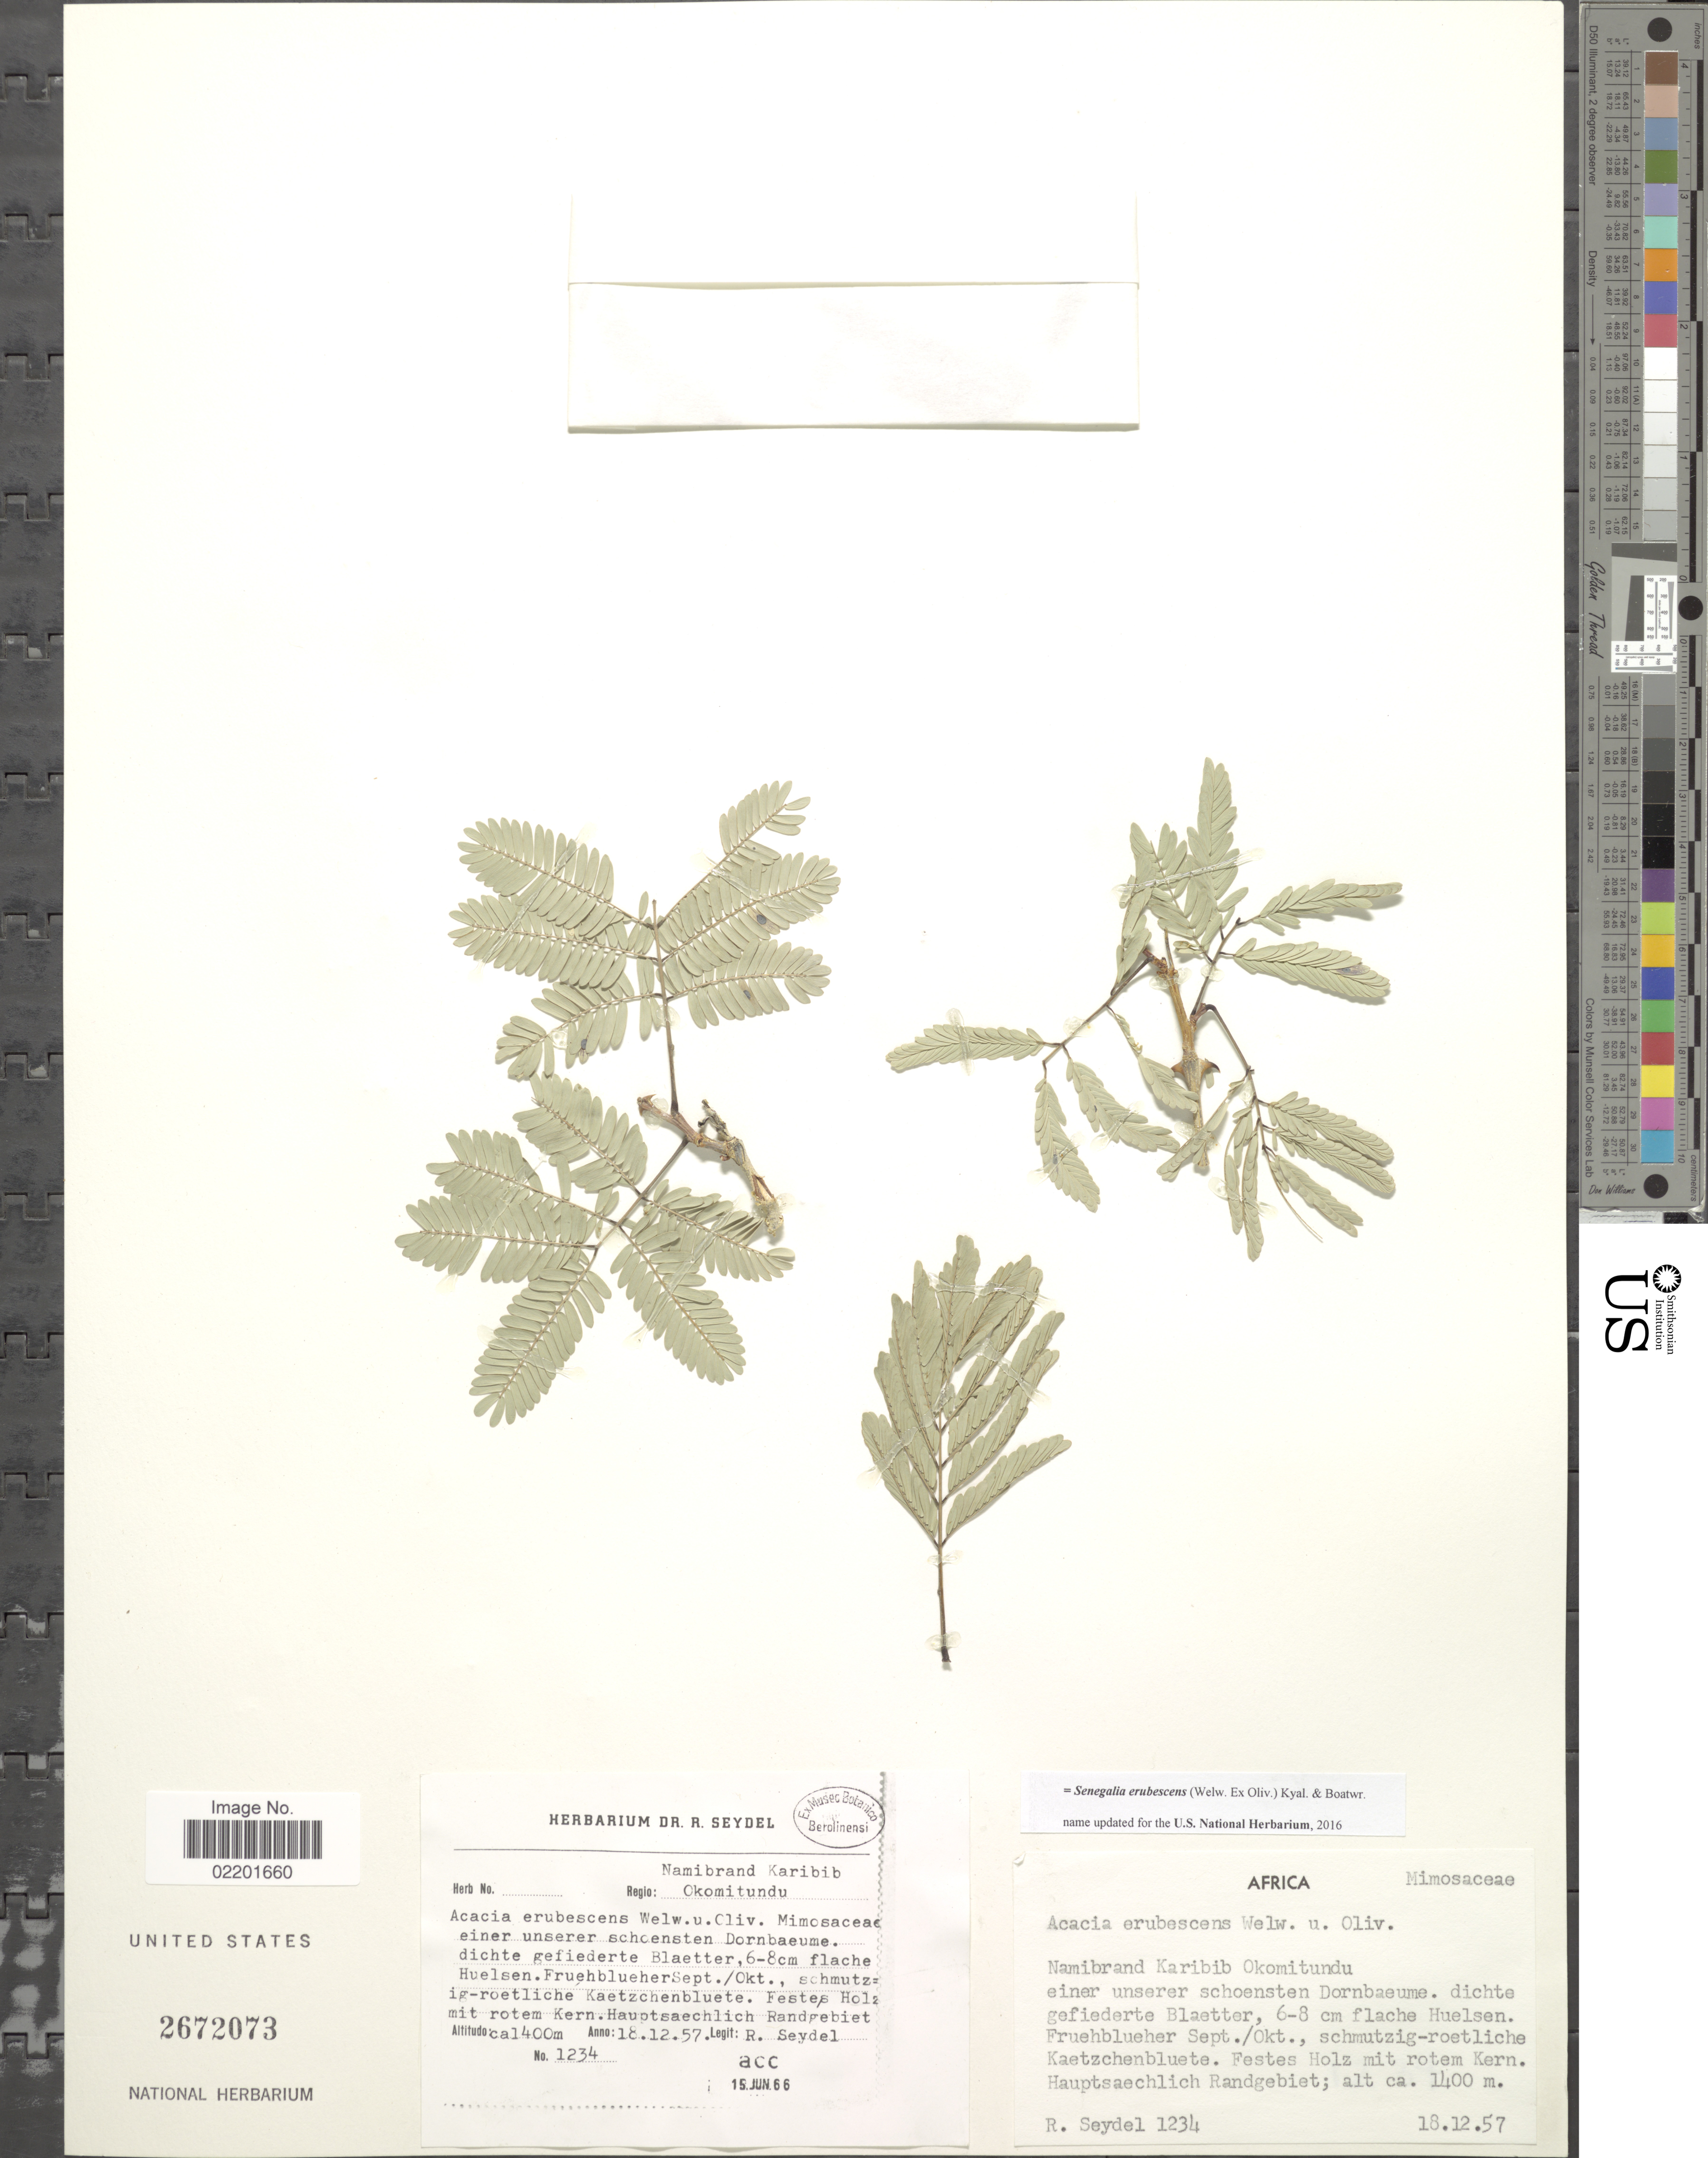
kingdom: Plantae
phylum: Tracheophyta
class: Magnoliopsida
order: Fabales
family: Fabaceae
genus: Senegalia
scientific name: Senegalia erubescens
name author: (Welw. ex Oliv.) Kyal. & Boatwr.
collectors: R. Seydel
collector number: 1234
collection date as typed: Transcribed d/m/y: 18/12/57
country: Namibia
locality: Namibrand Karibib, Okomitundu, Hauptsaechlich Randgebiet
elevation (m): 1400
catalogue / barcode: US 2672073